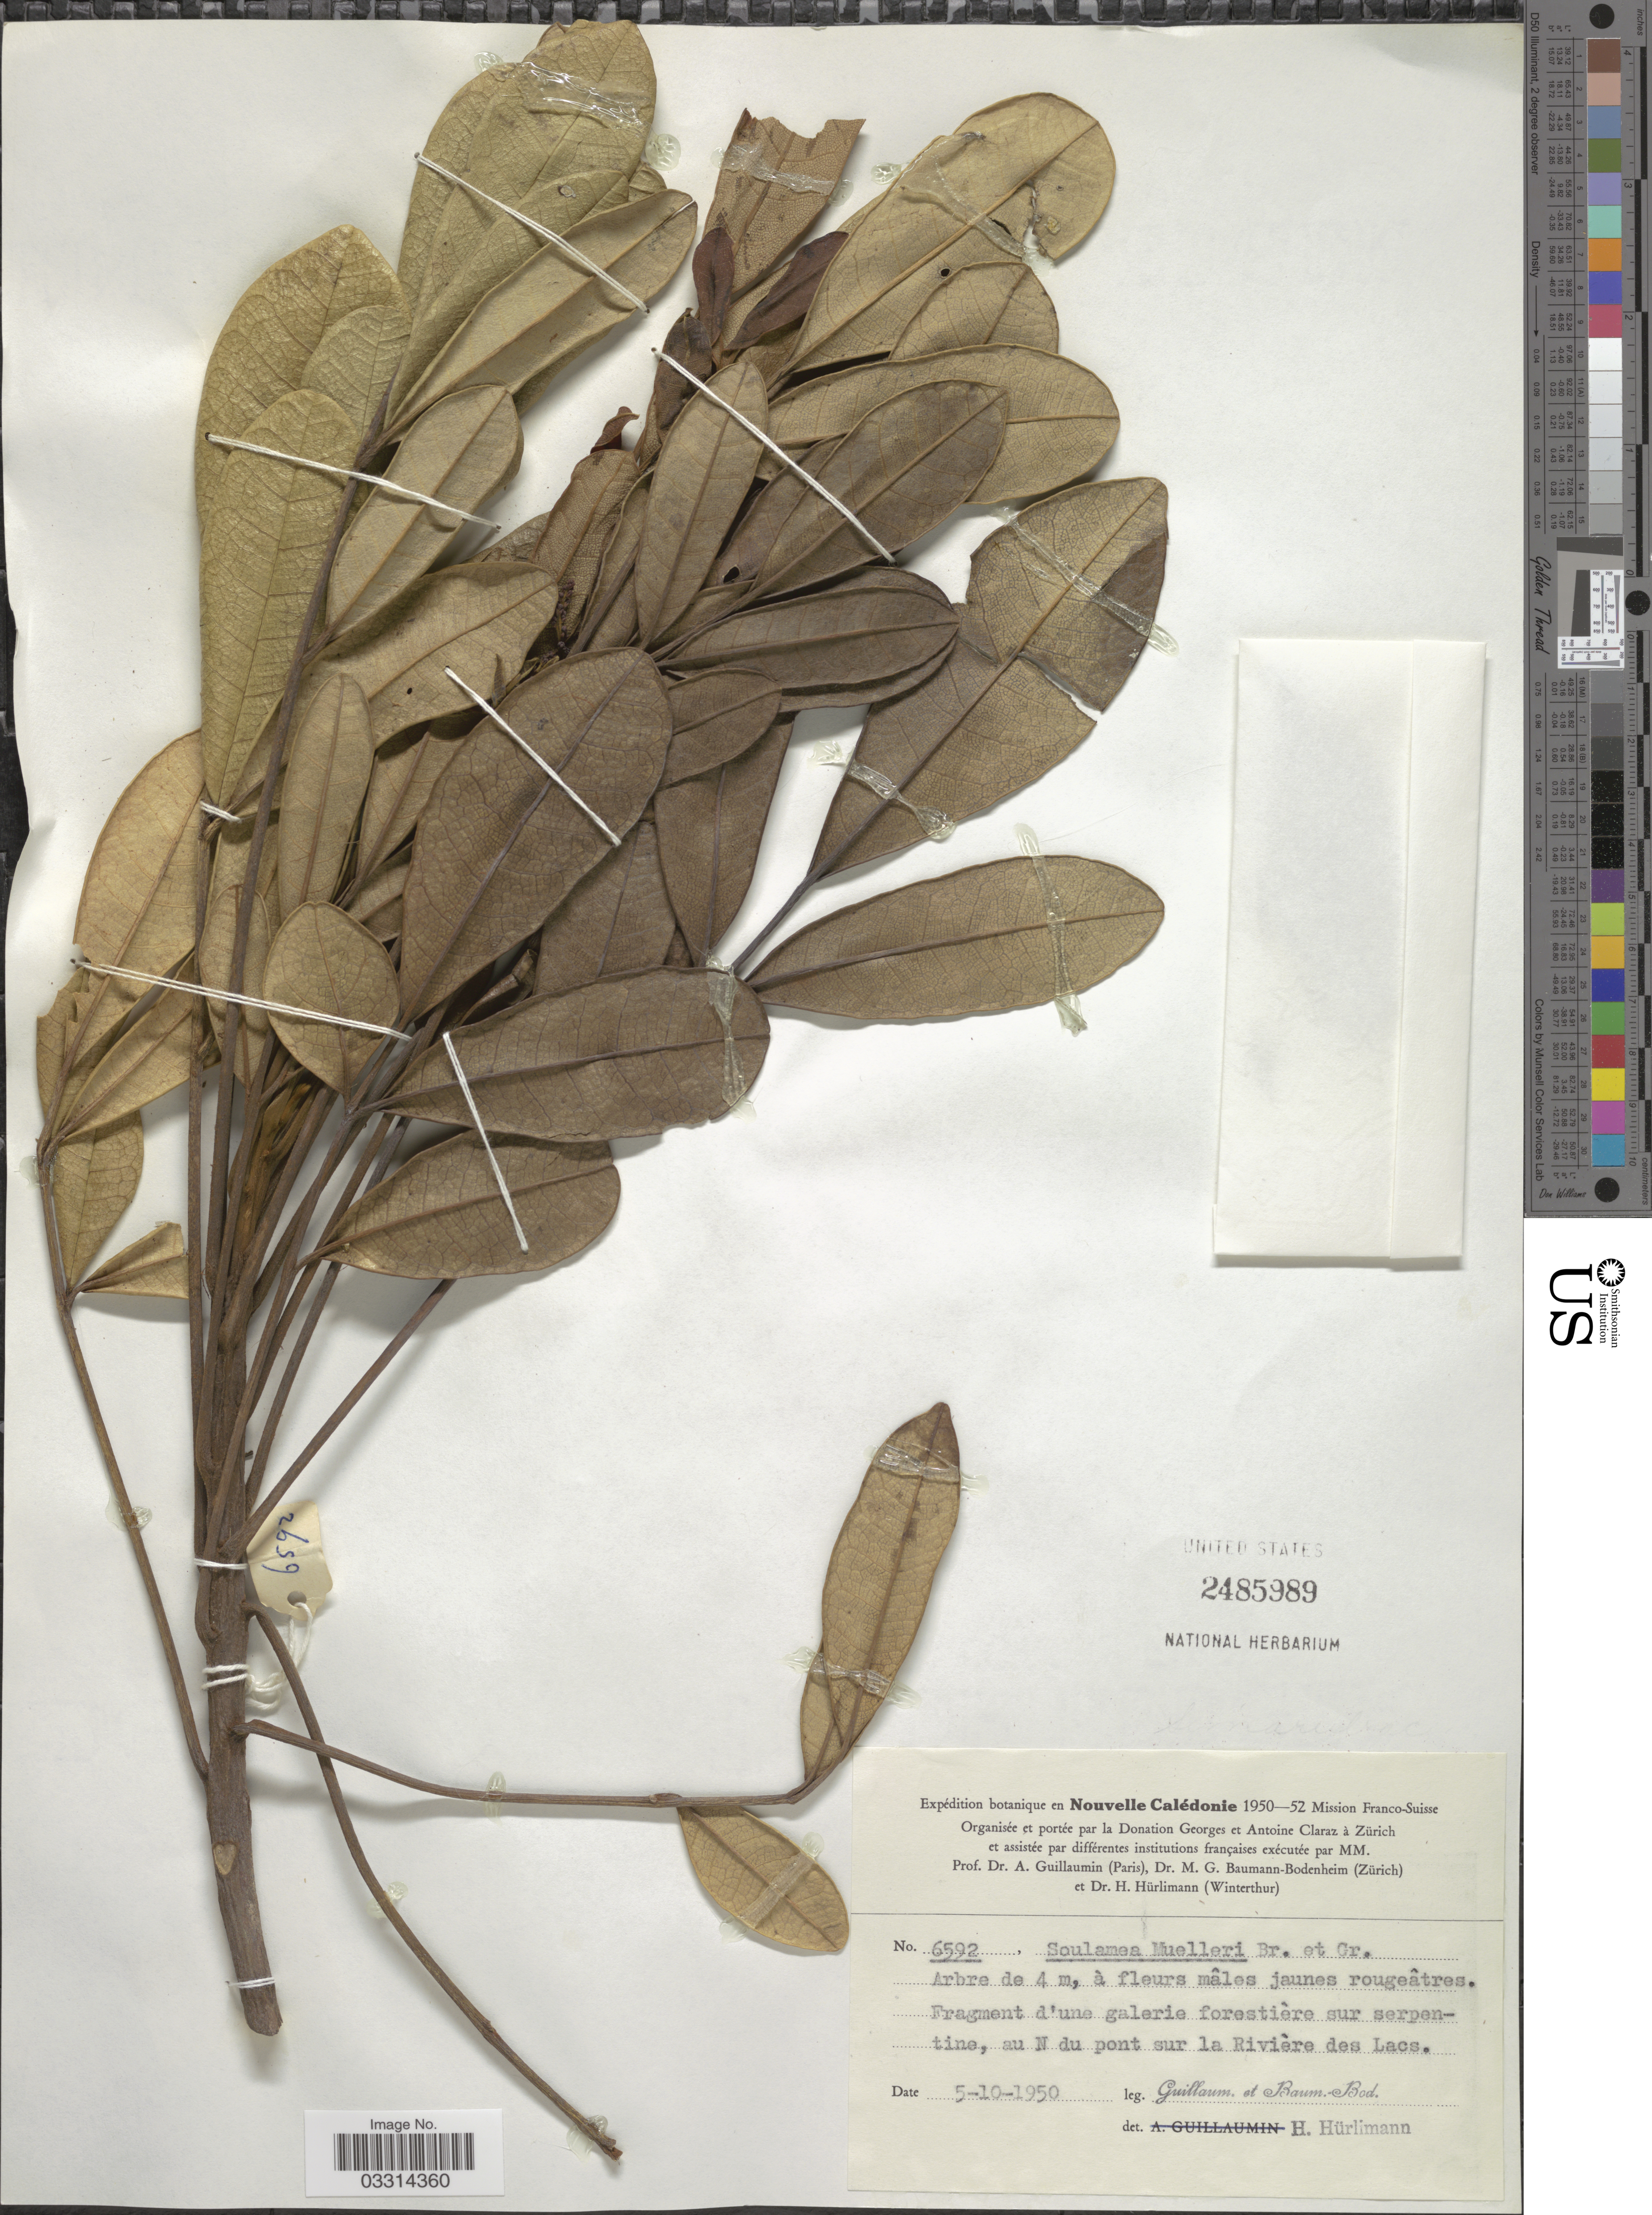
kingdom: Plantae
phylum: Tracheophyta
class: Magnoliopsida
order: Sapindales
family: Simaroubaceae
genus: Soulamea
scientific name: Soulamea muelleri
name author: Brongn. & Gris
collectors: A. Guillaumin & M. G. Baumann-Bodenheim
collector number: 6592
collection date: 1950-10-05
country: New Caledonia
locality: Fragmant d'une galerie forestière sur serpentine, au N du pont sur la Rivière des Lacs.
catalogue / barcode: US 2485989